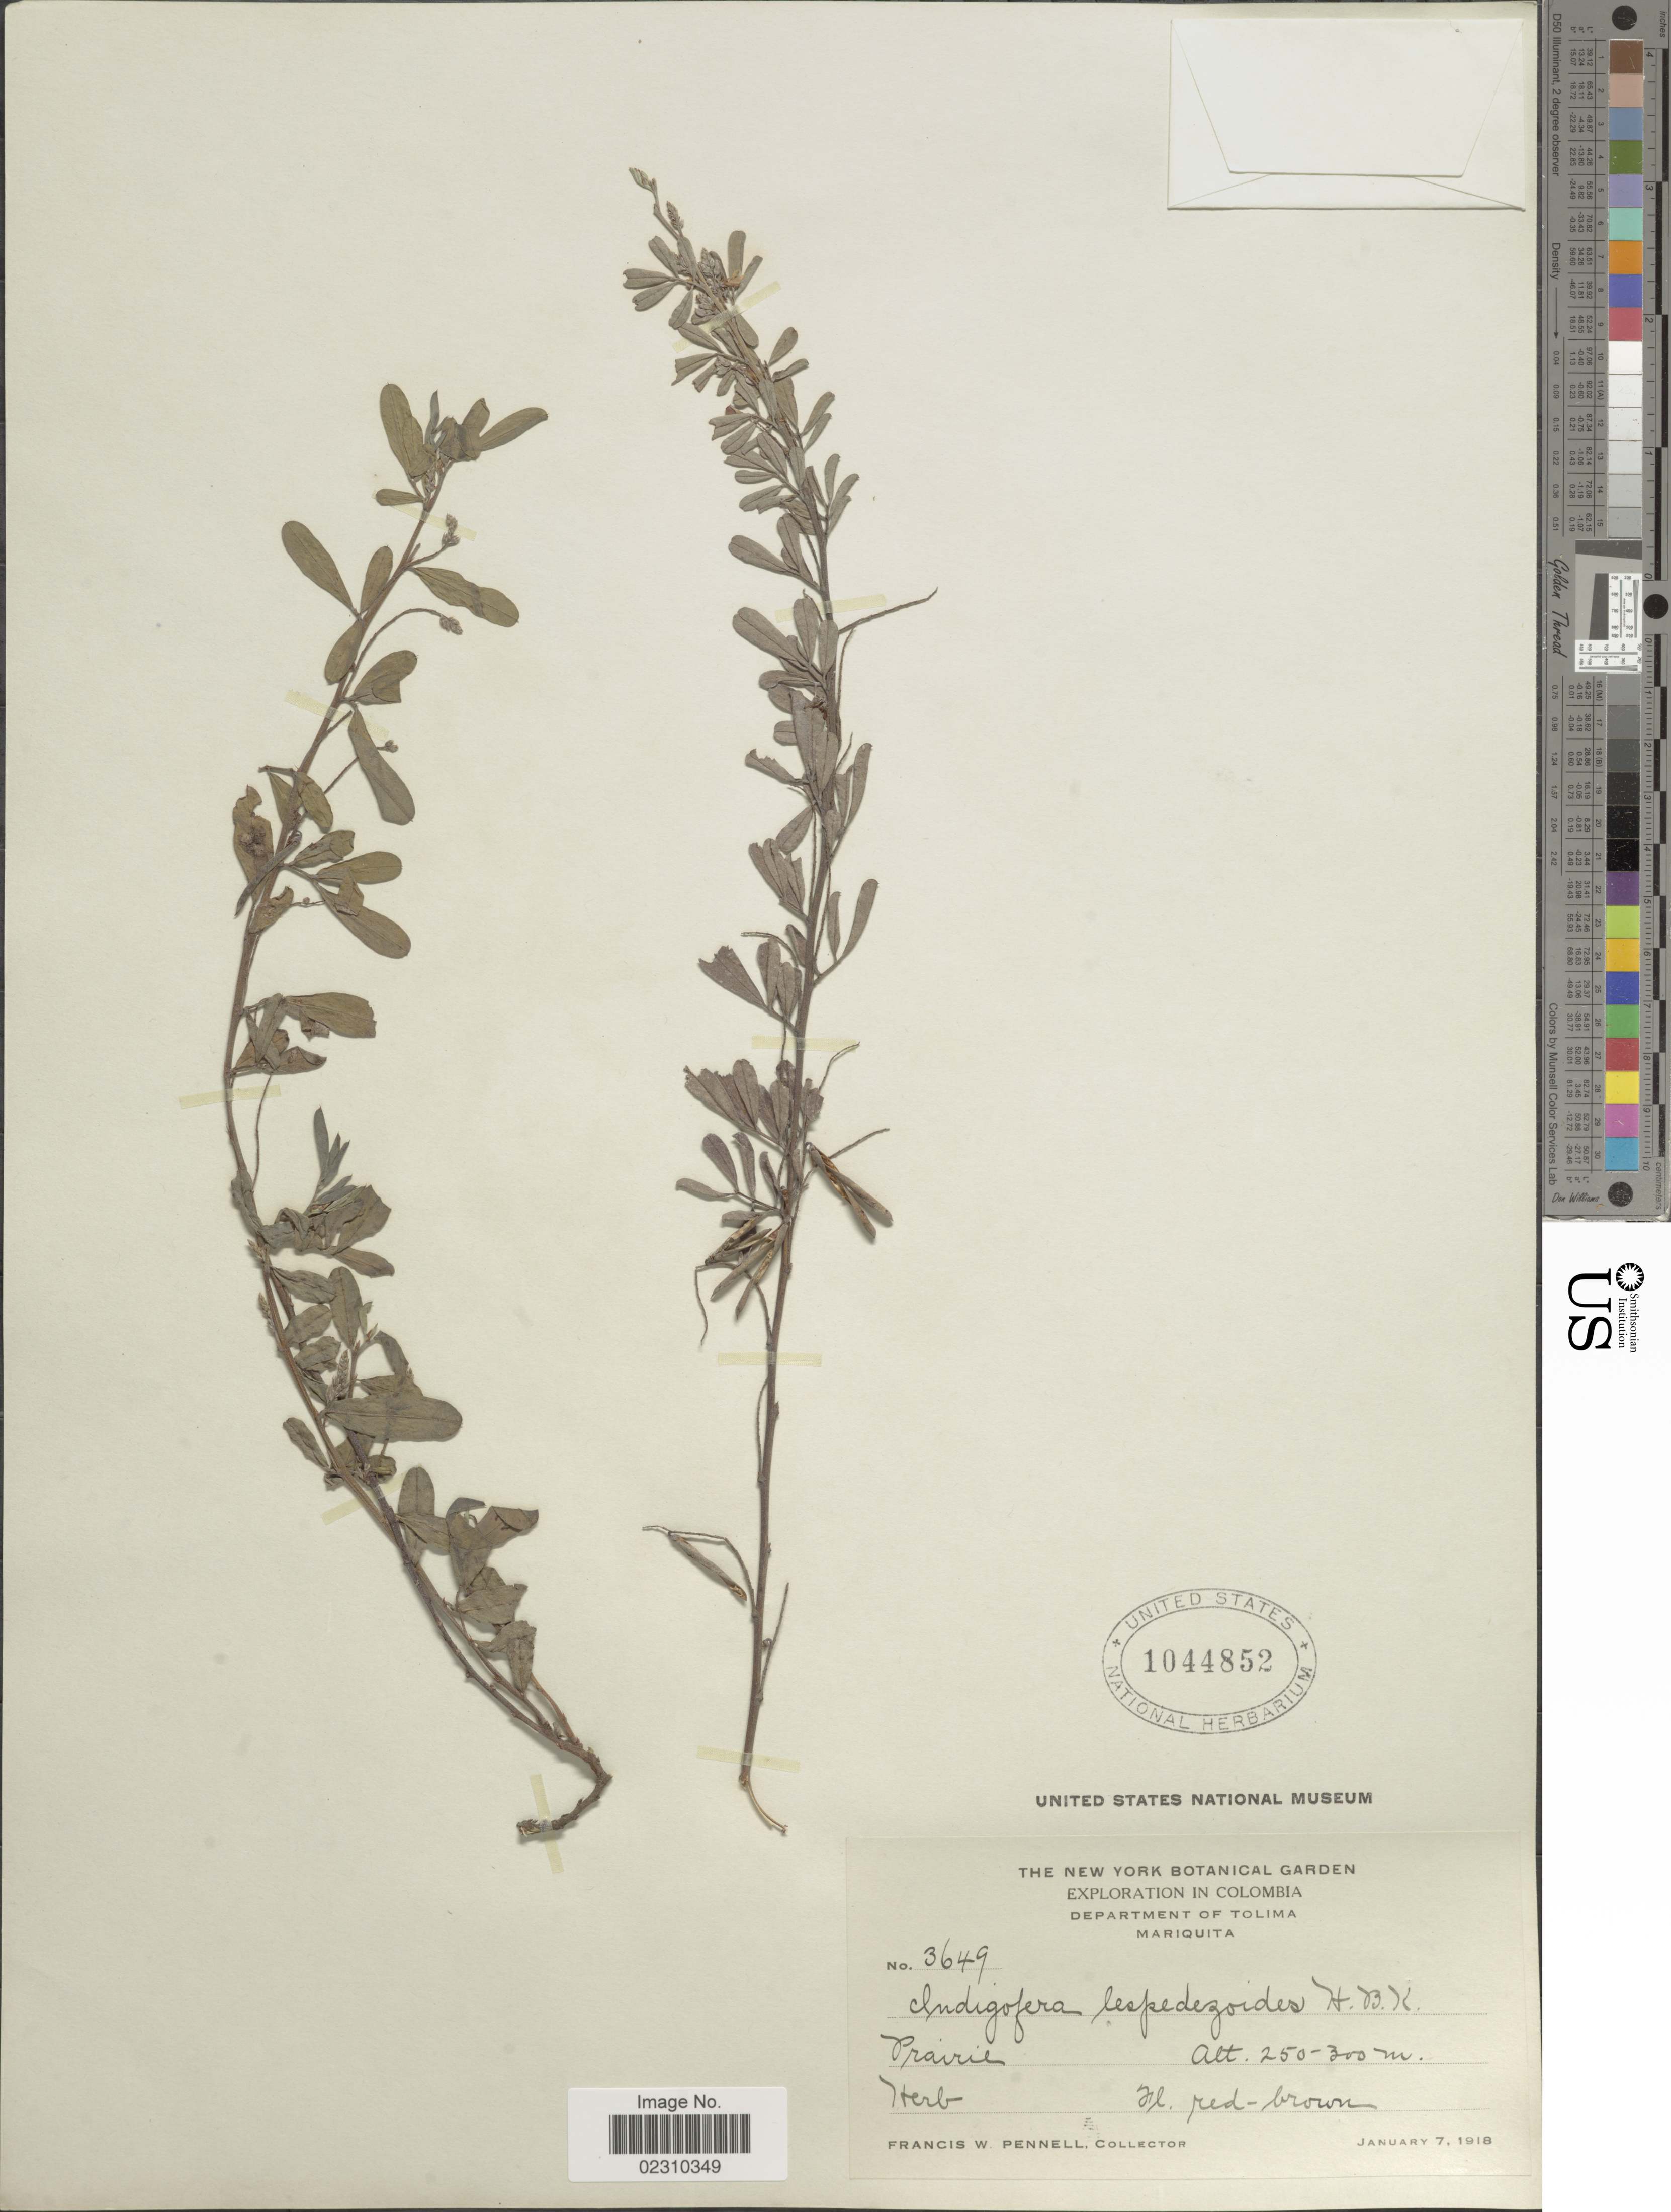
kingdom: Plantae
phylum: Tracheophyta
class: Magnoliopsida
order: Fabales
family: Fabaceae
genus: Indigofera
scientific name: Indigofera lespedezioides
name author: Kunth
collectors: F. W. Pennell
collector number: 3649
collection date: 1918-01-07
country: Colombia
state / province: Tolima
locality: Department of Tolima, Mariquita. Prairie.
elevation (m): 250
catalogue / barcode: US 1044852